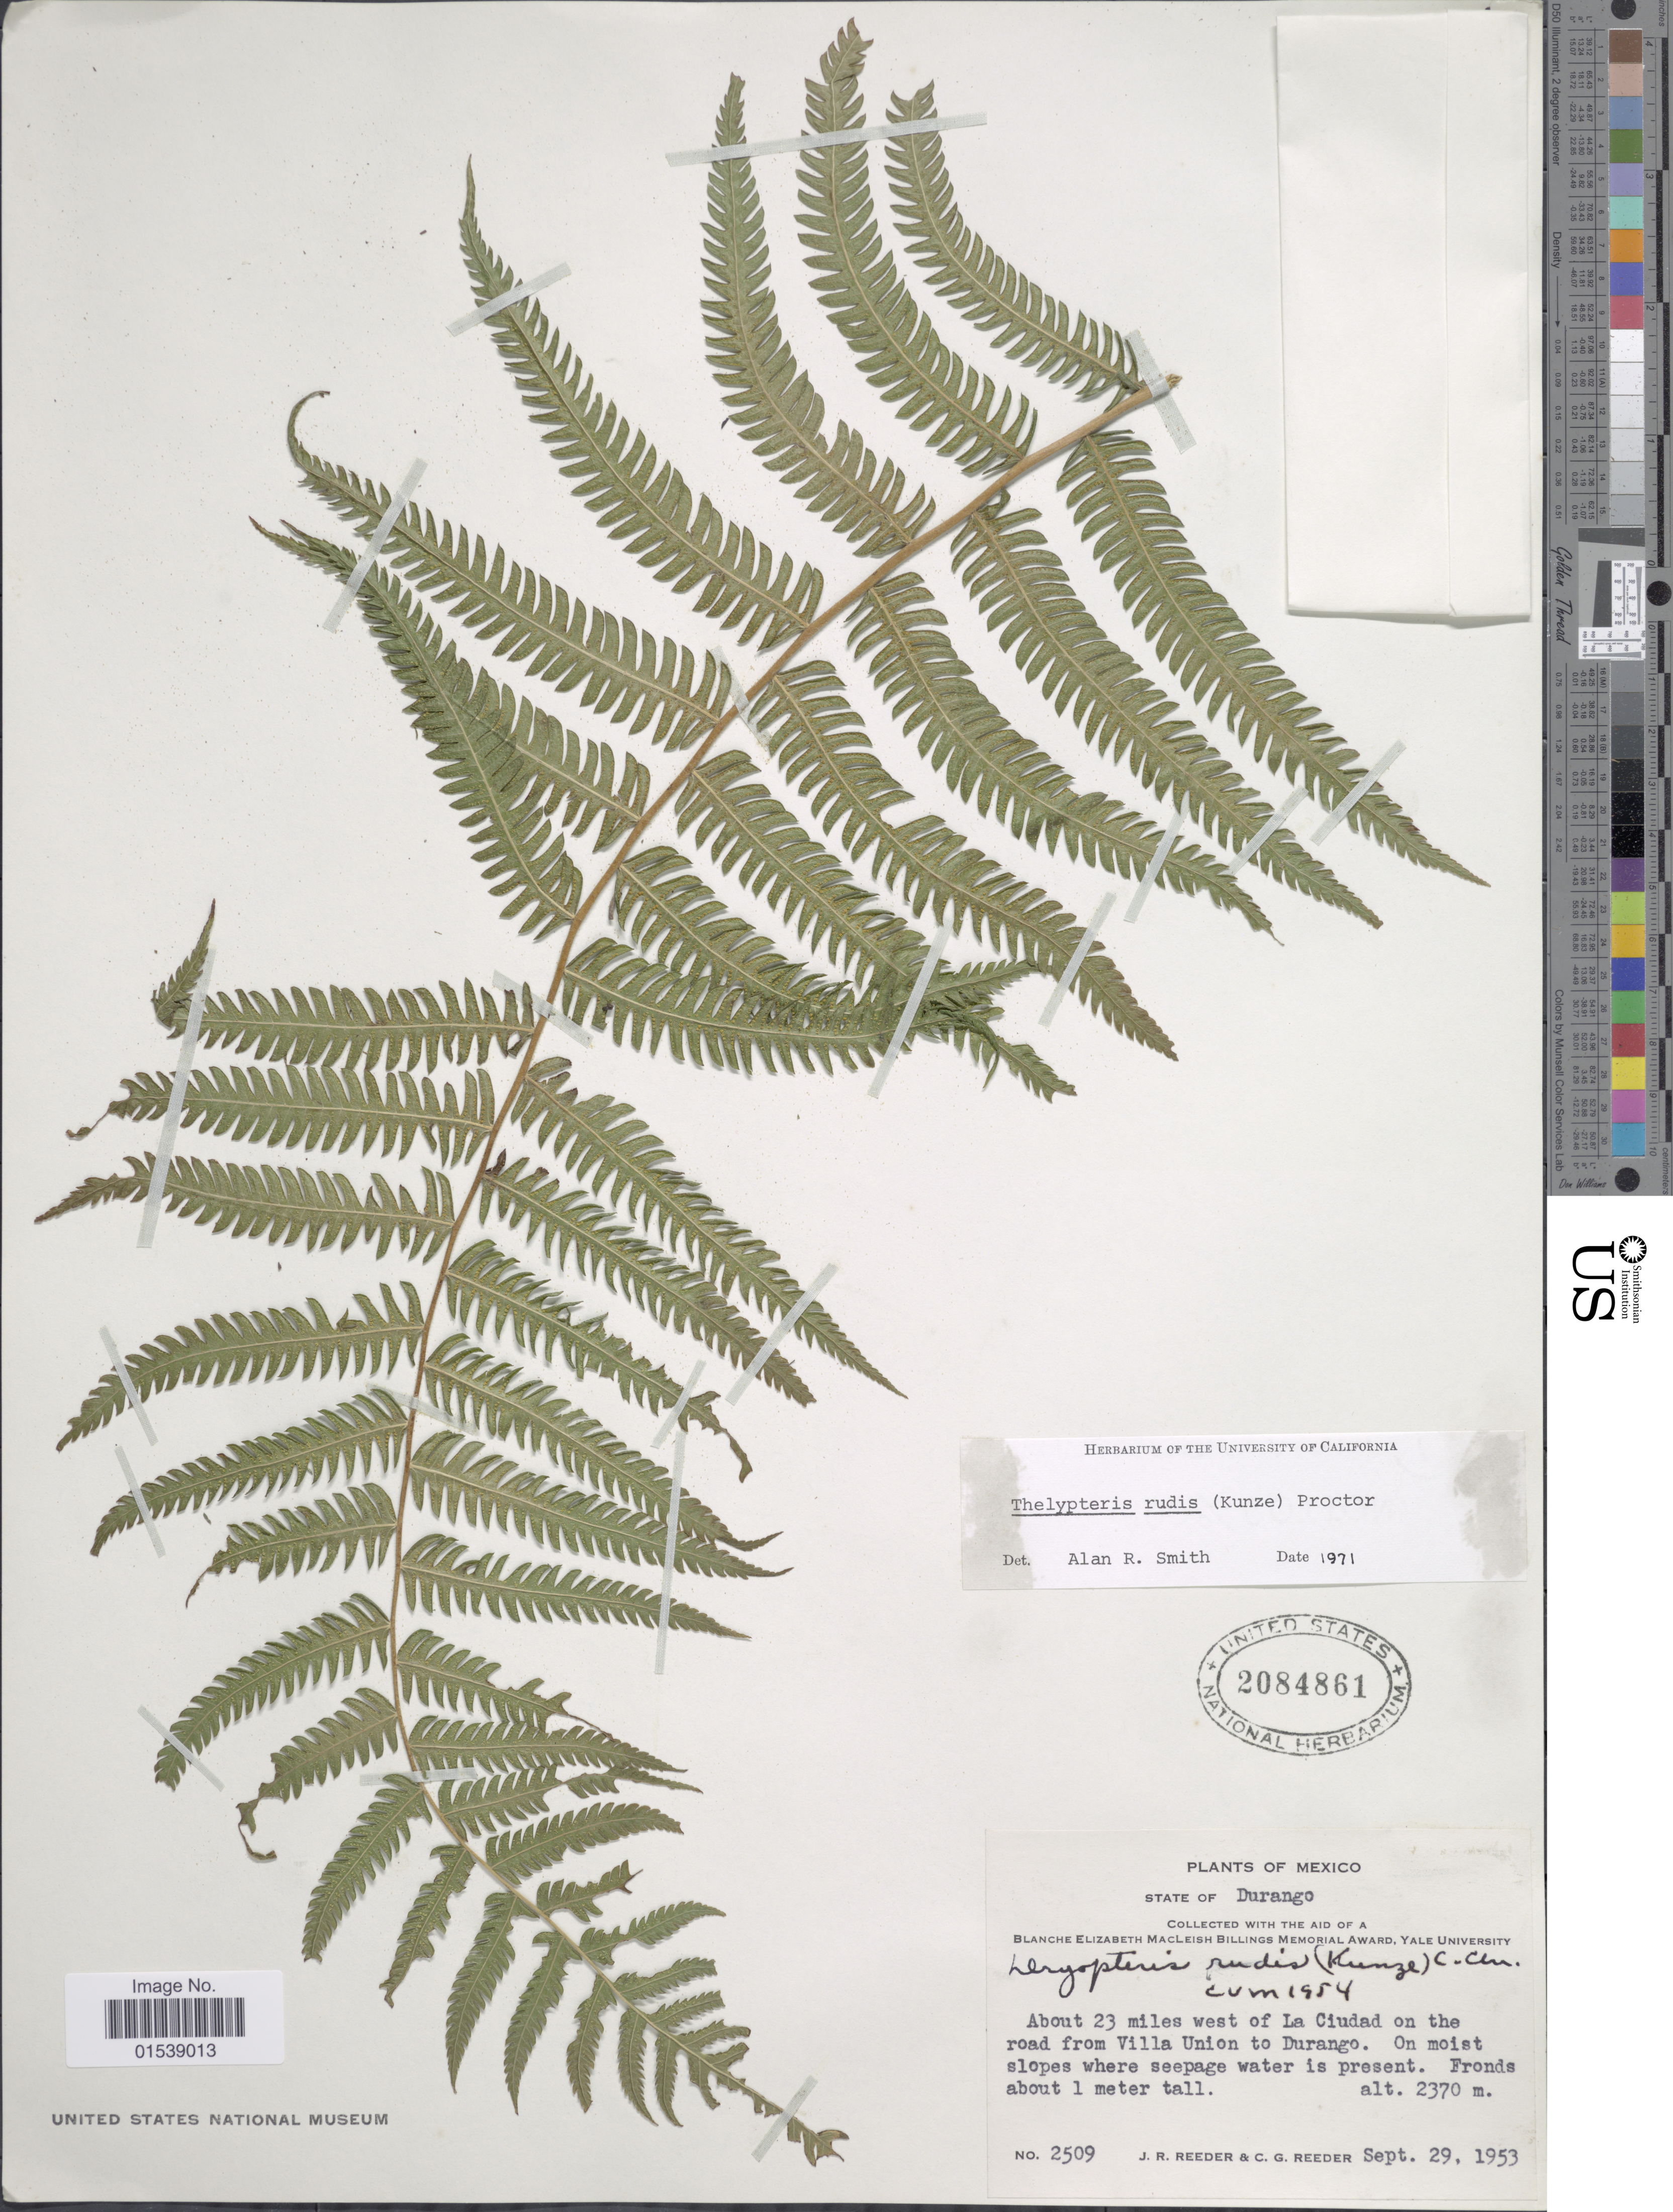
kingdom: Plantae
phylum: Tracheophyta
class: Polypodiopsida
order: Polypodiales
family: Thelypteridaceae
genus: Amauropelta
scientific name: Amauropelta rudis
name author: (Kunze) Pic. Serm.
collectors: J. R. Reeder & C. G. Reeder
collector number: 2509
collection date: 1953-09-29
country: Mexico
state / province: Durango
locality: State of Durango, about 23 miles west of La Ciudad on the road from Villa Union to Durango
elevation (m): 2370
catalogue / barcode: US 2084861